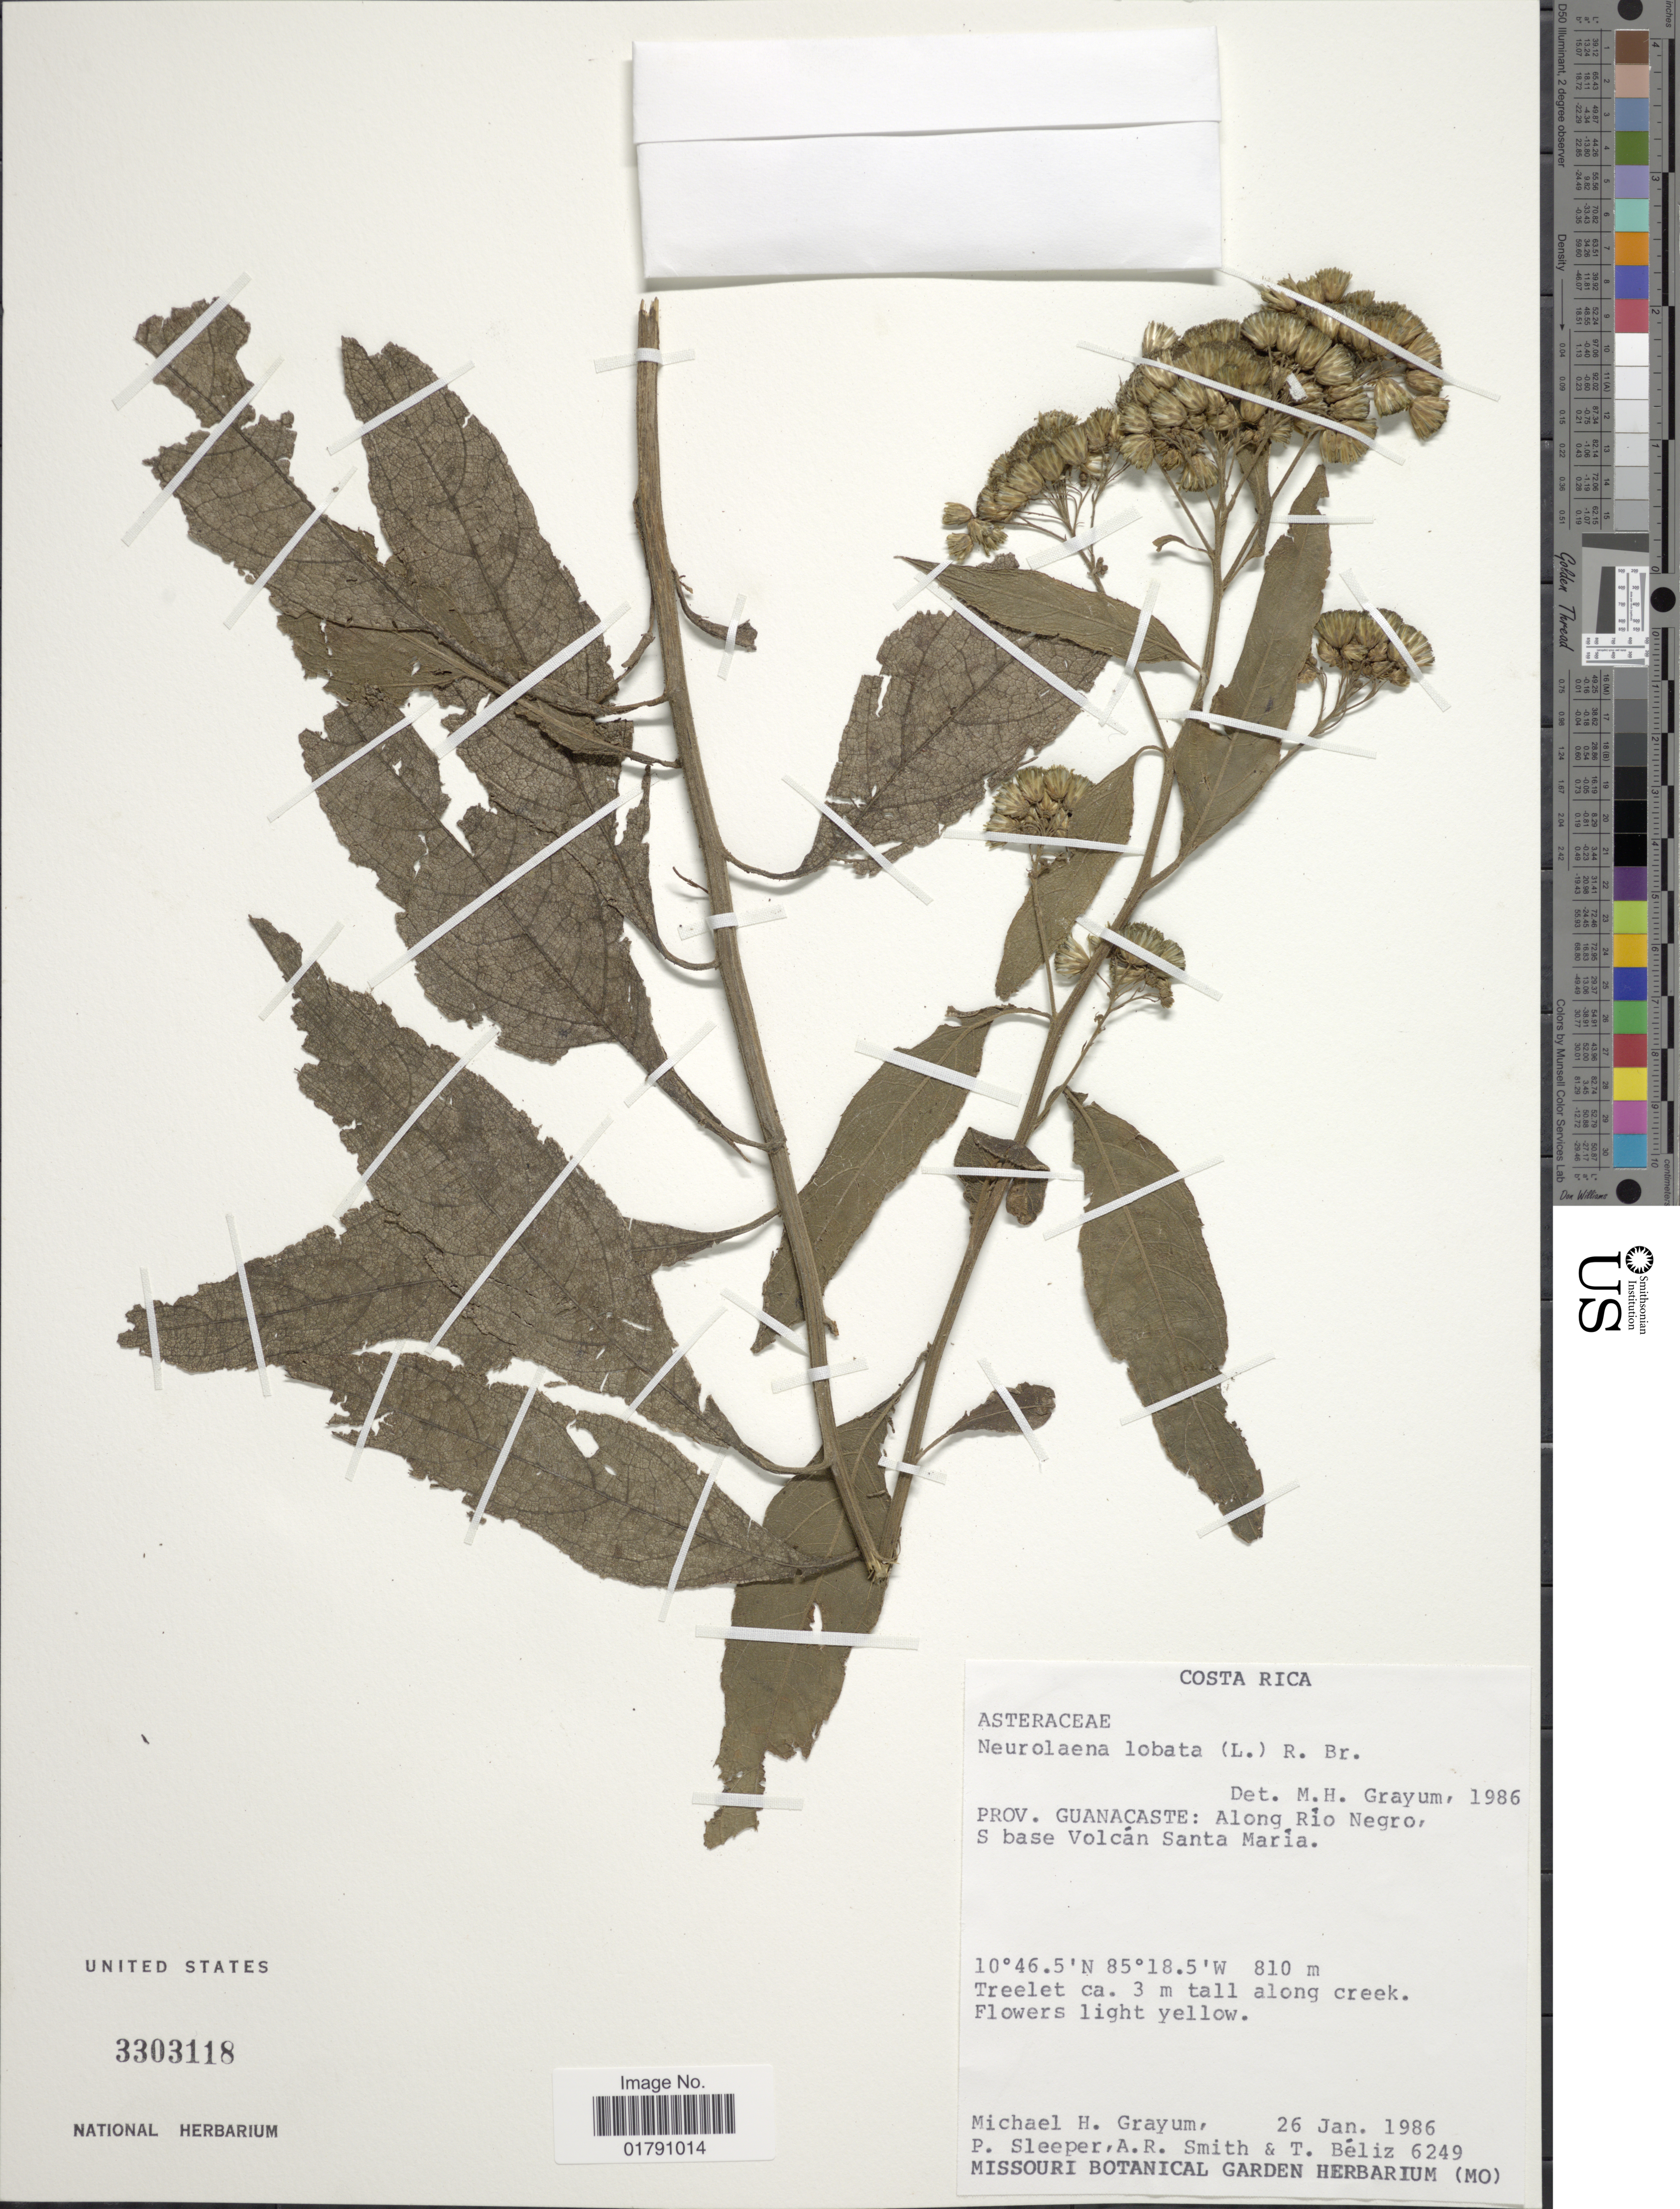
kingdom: Plantae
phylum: Tracheophyta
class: Magnoliopsida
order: Asterales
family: Asteraceae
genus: Neurolaena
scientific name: Neurolaena lobata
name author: (L.) R. Br. ex Cass.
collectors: M. H. Grayum, P. Sleeper, A. R. Smith & T. Béliz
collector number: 6249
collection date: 1986-01-26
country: Costa Rica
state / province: Guanacaste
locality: Along Rio Negro, S base Volcan Santa Maria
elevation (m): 810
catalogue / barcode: US 3303118